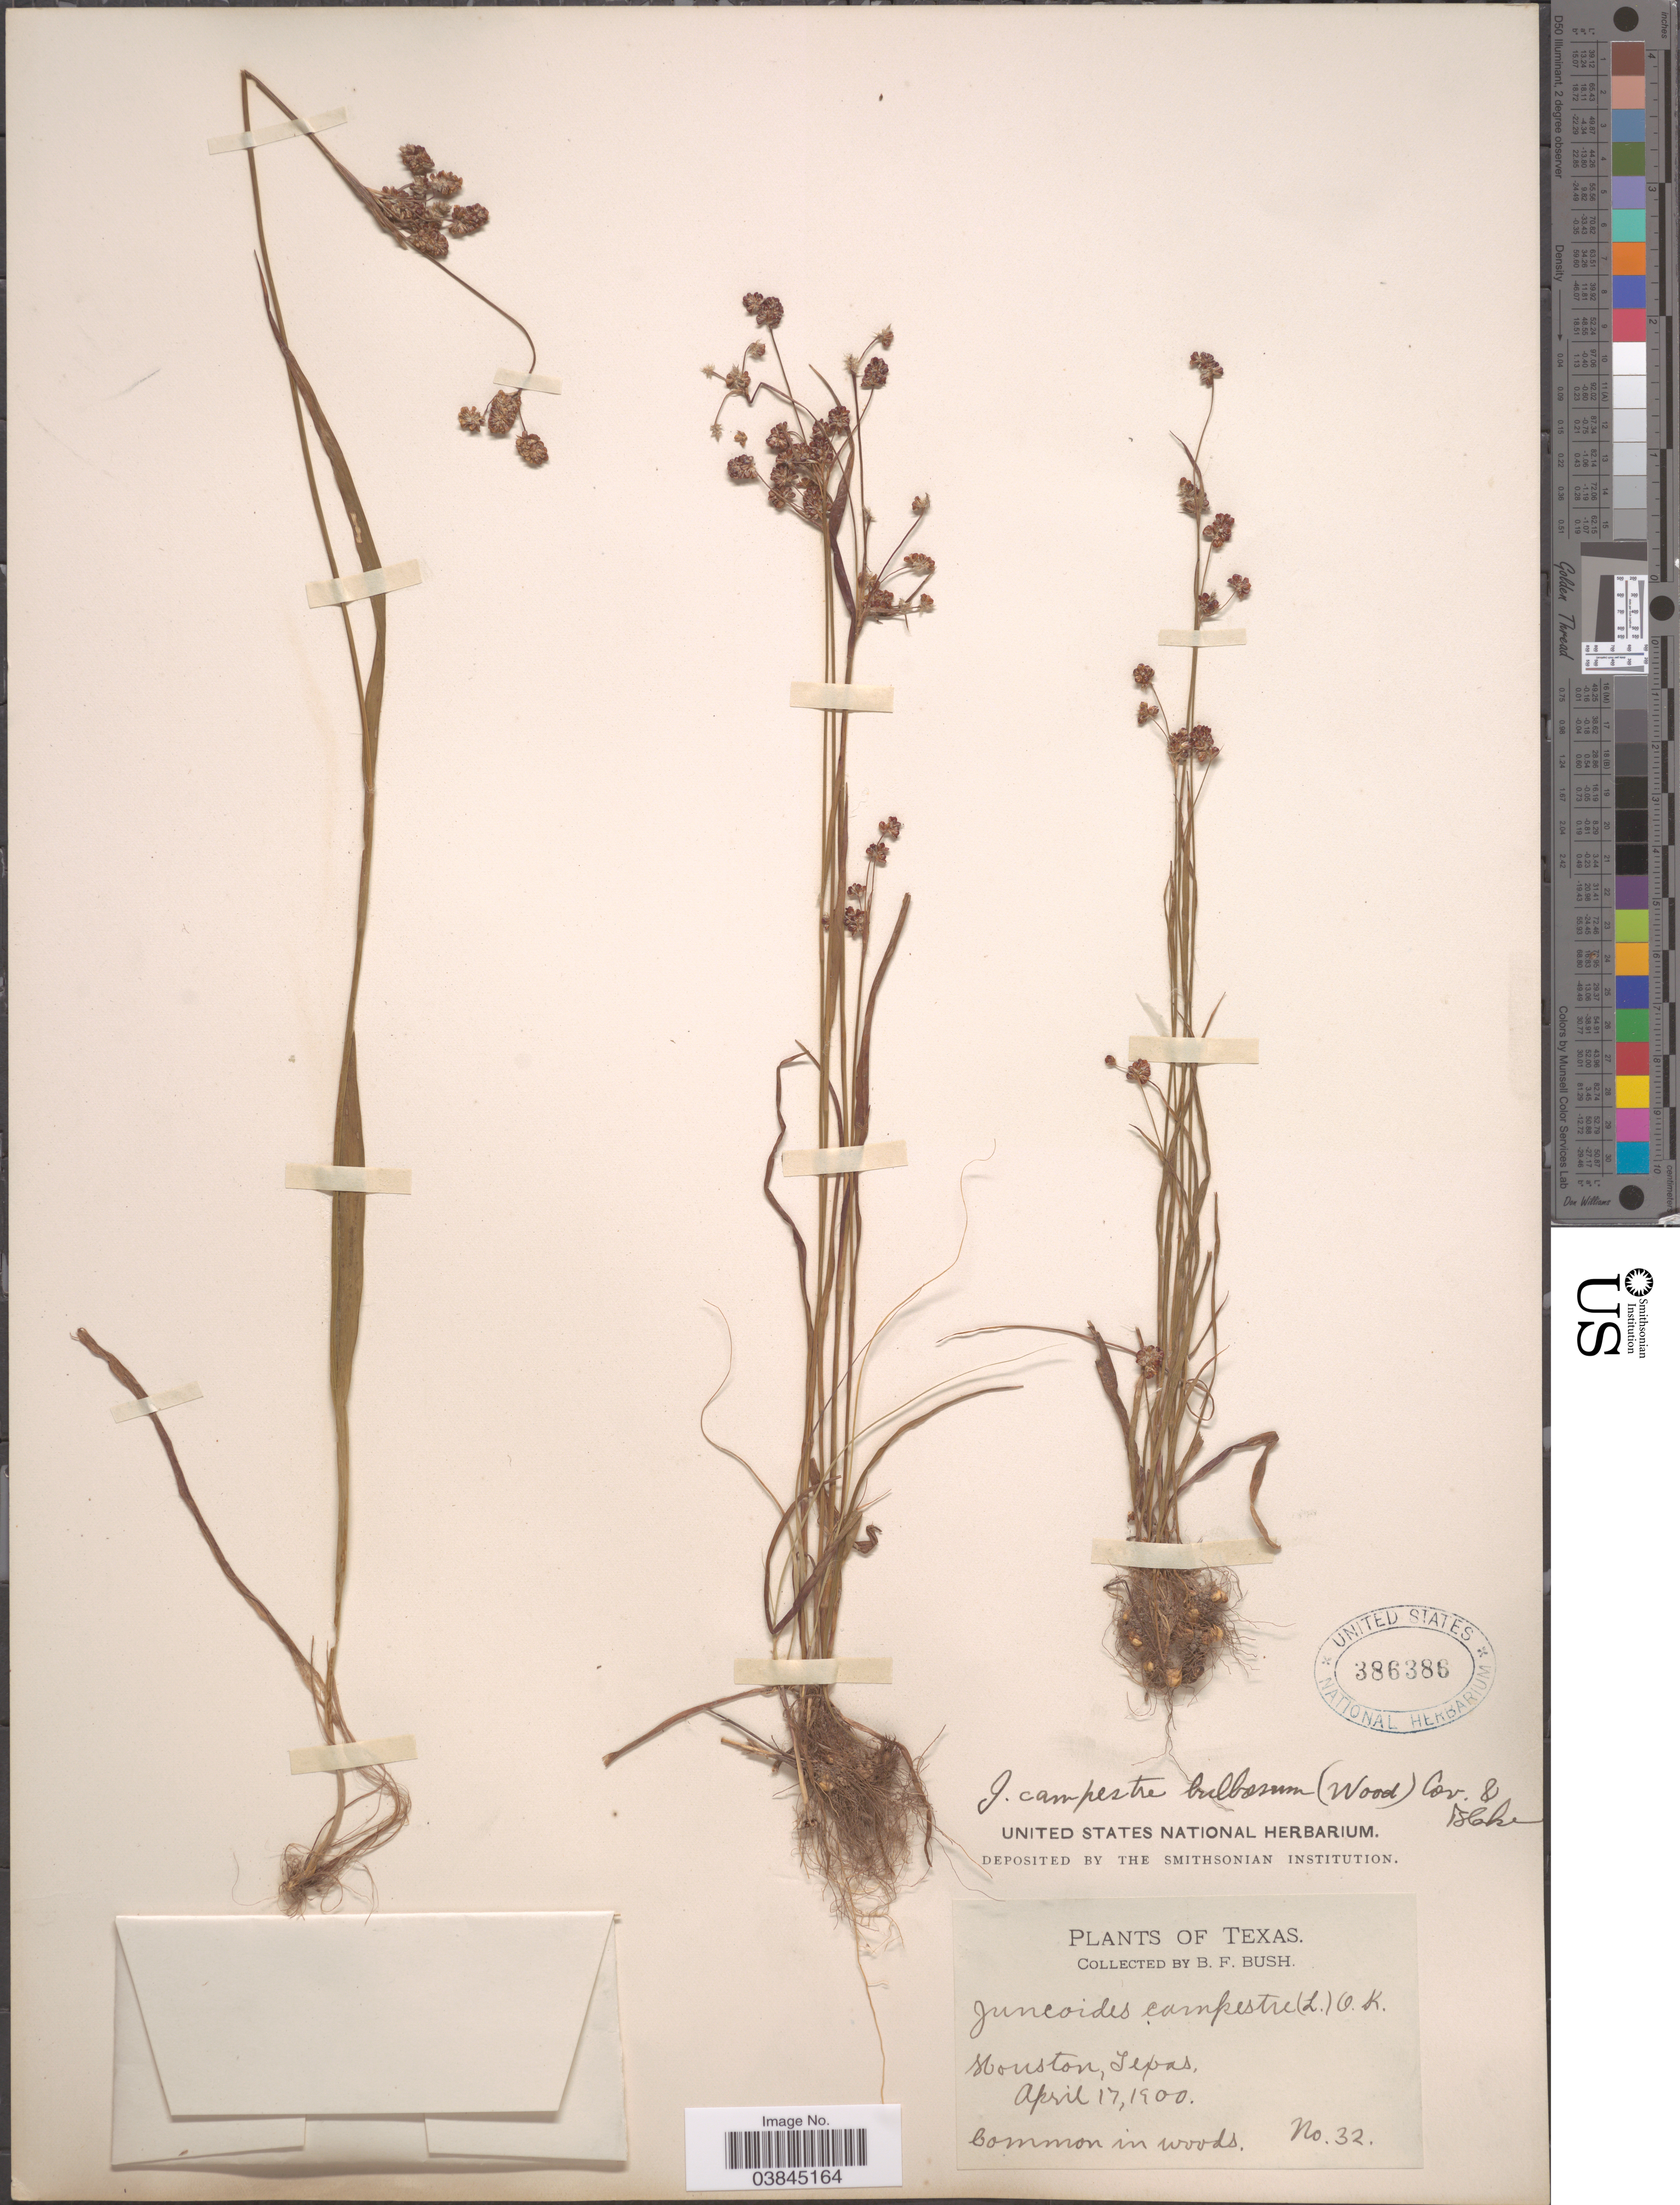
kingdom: Plantae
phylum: Tracheophyta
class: Liliopsida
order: Poales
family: Juncaceae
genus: Luzula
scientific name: Luzula bulbosa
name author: (Alph. Wood) Smyth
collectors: B. F. Bush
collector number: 32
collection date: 1900-05-17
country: United States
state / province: Texas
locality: Houston.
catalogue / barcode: US 386386